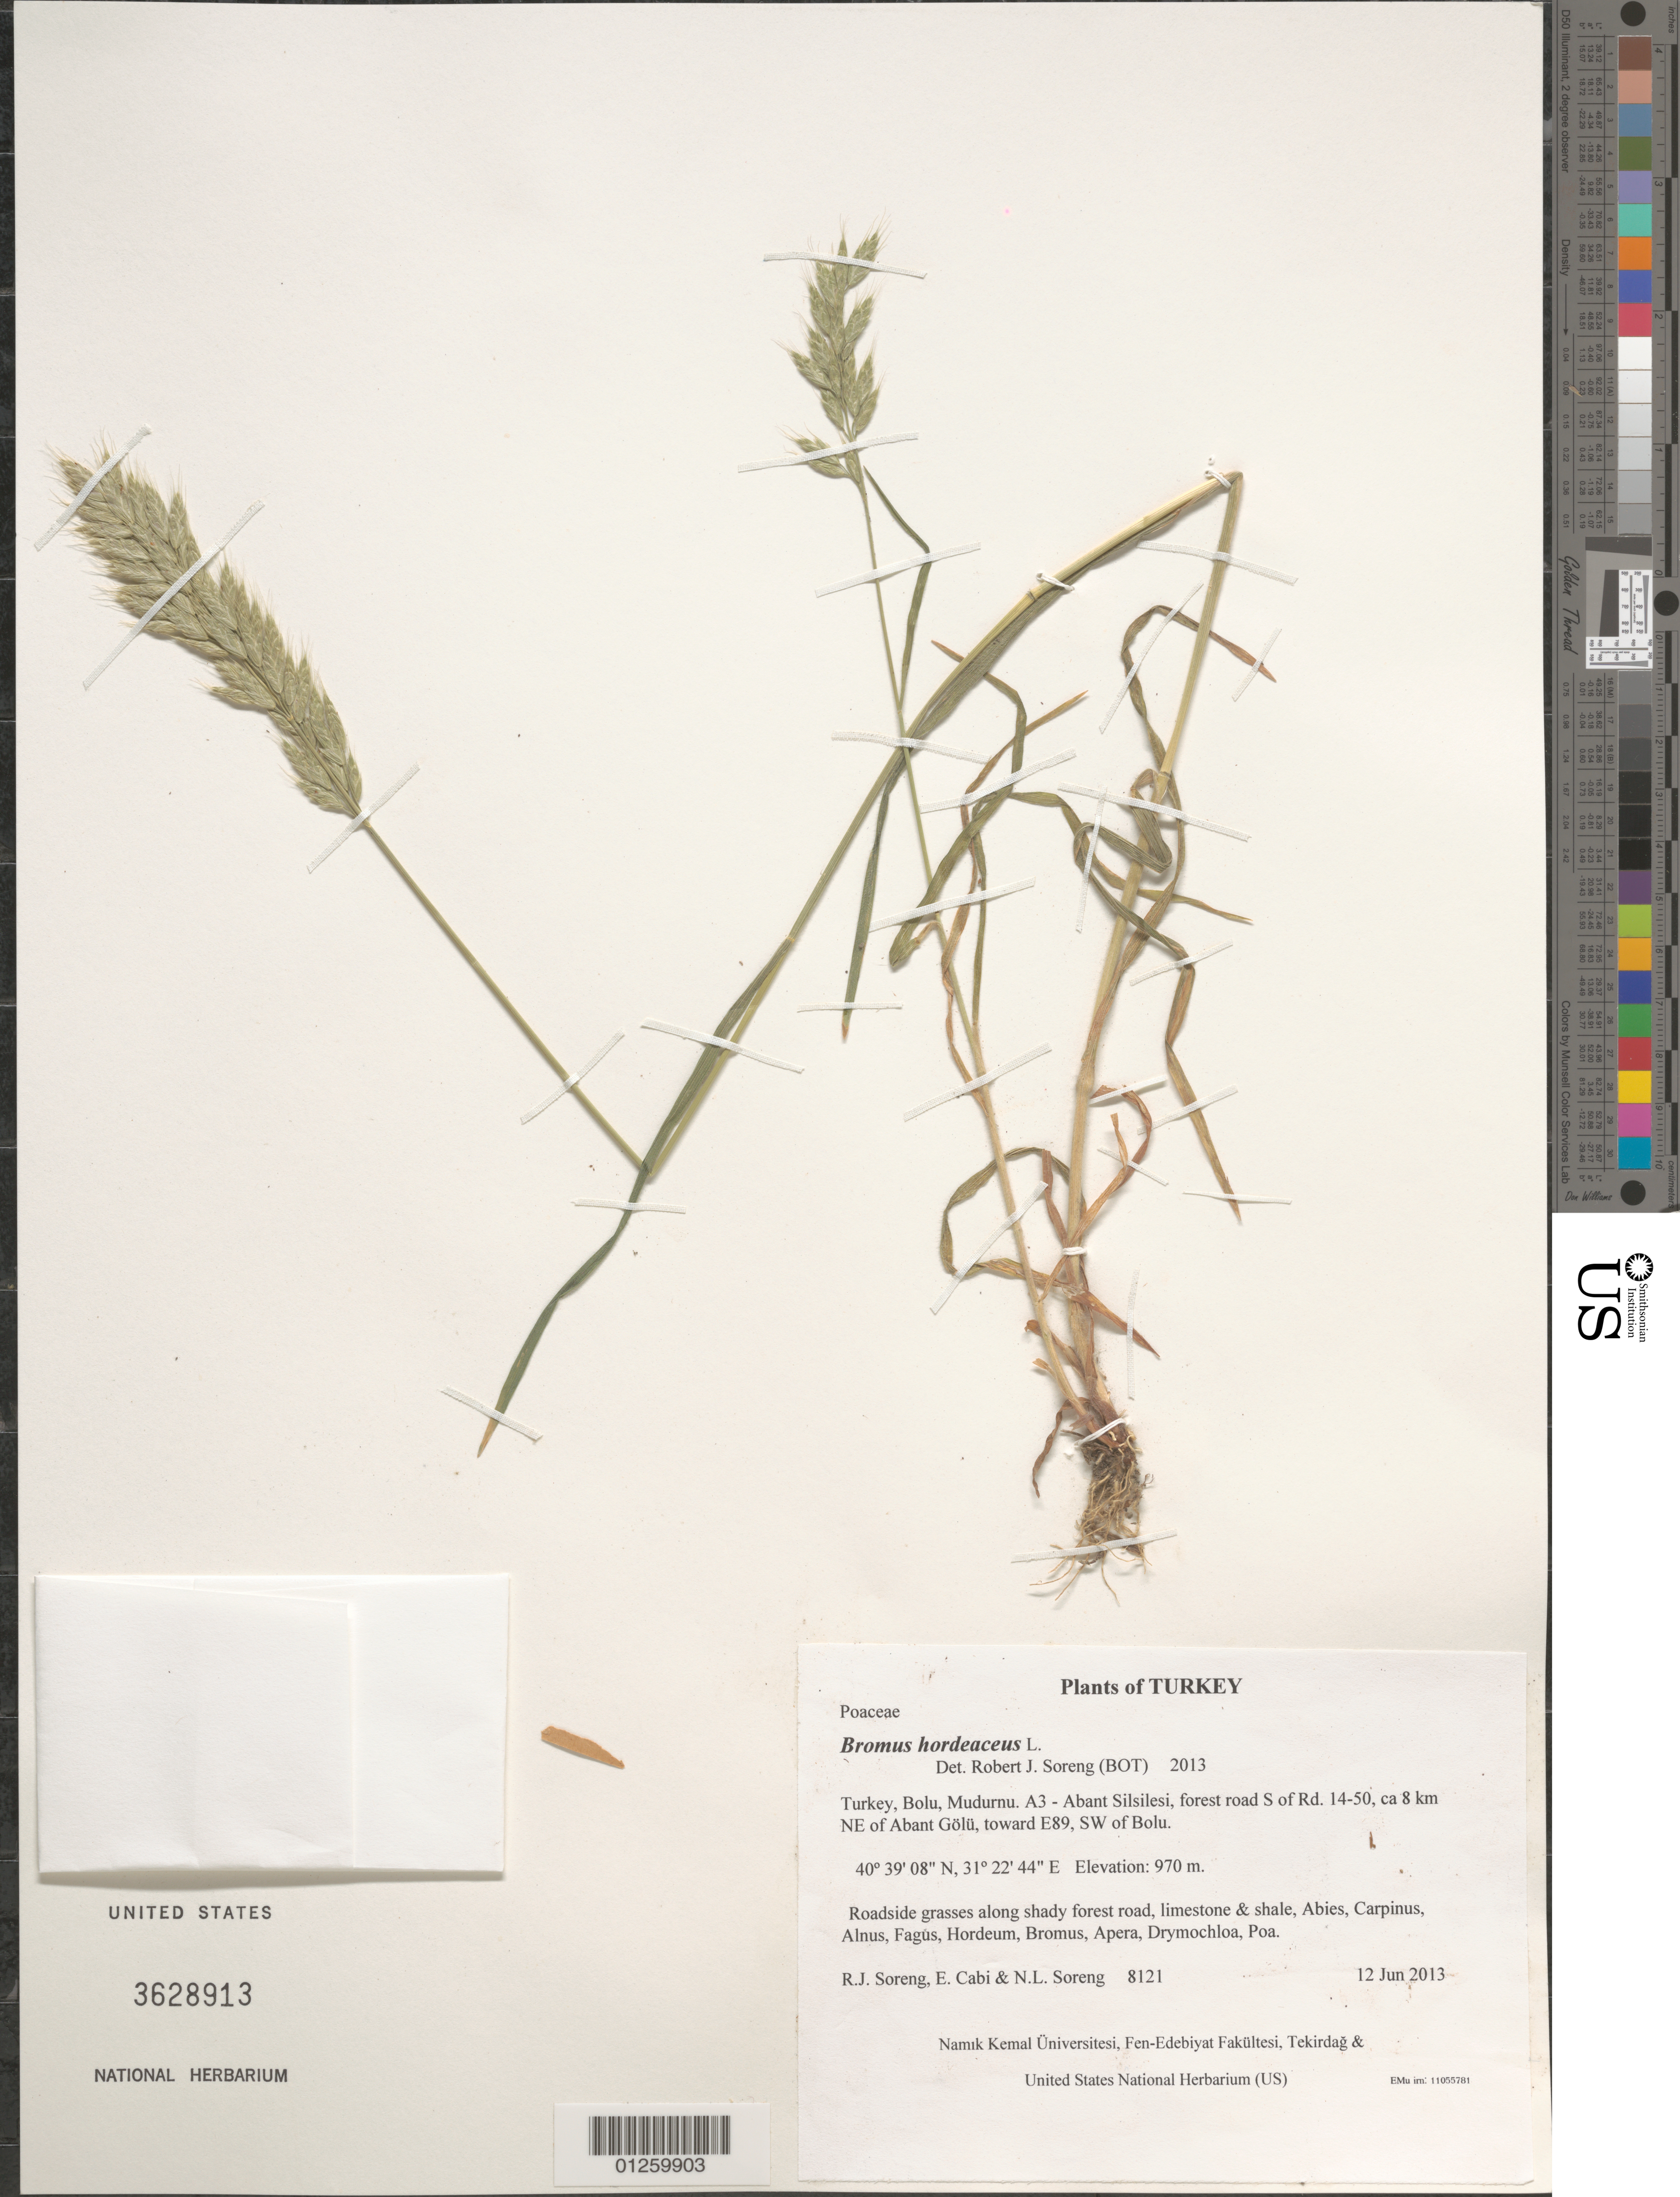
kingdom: Plantae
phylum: Tracheophyta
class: Liliopsida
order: Poales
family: Poaceae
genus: Bromus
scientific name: Bromus hordeaceus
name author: L.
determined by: Soreng, Robert J., Research Associate (BOT), Smithsonian Institution - National Museum of Natural History (UNITED STATES)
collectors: R. J. Soreng, E. Cabi & N. L. Soreng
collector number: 8121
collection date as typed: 2013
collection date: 2013-06-12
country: Turkey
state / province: Bolu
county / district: Mudurnu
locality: A3 - Abant Silsilesi, forest road S of Rd. 14-50, ca 8 km NE of Abant Gölü, toward E89, SW of Bolu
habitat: Roadside grasses along shady forest road, limestone & shale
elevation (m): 970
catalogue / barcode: US 3628913